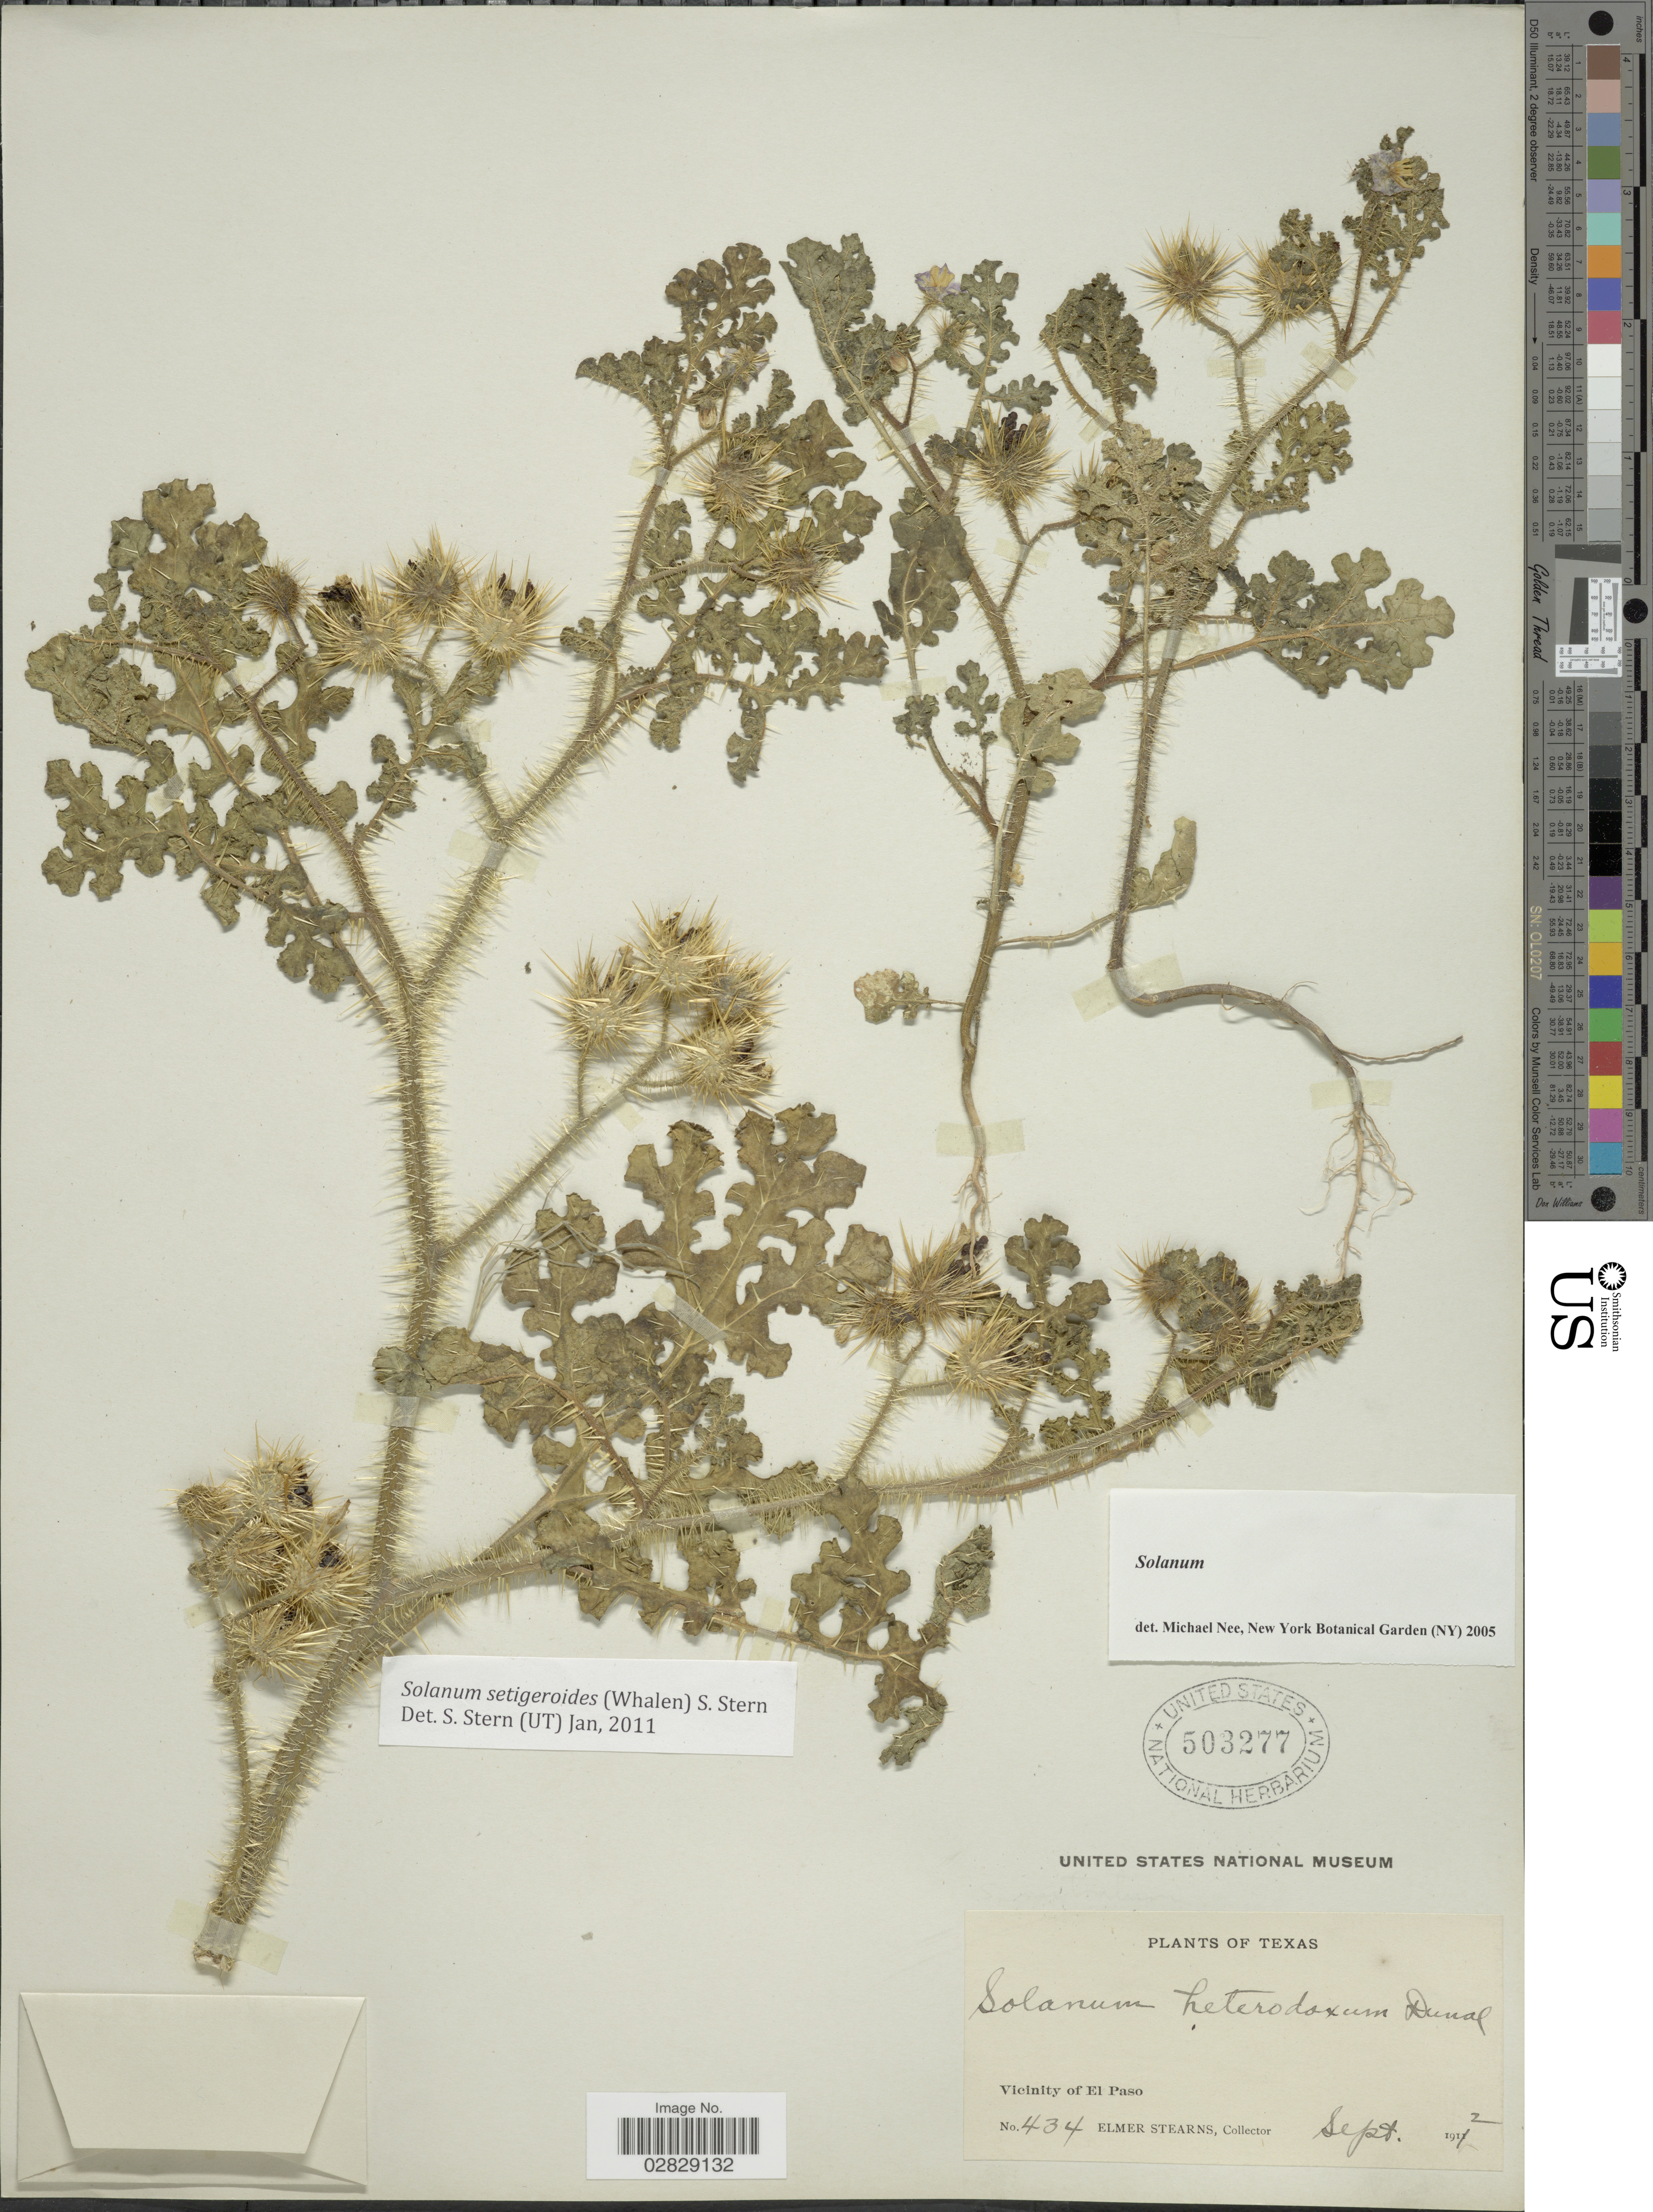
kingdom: Plantae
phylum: Tracheophyta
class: Magnoliopsida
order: Solanales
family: Solanaceae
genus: Solanum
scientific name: Solanum setigeroides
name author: (Whalen) S.R. Stern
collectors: E. Stearns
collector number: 434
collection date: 1912-09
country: United States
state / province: Texas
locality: Vicinity of El Paso.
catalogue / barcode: US 503277